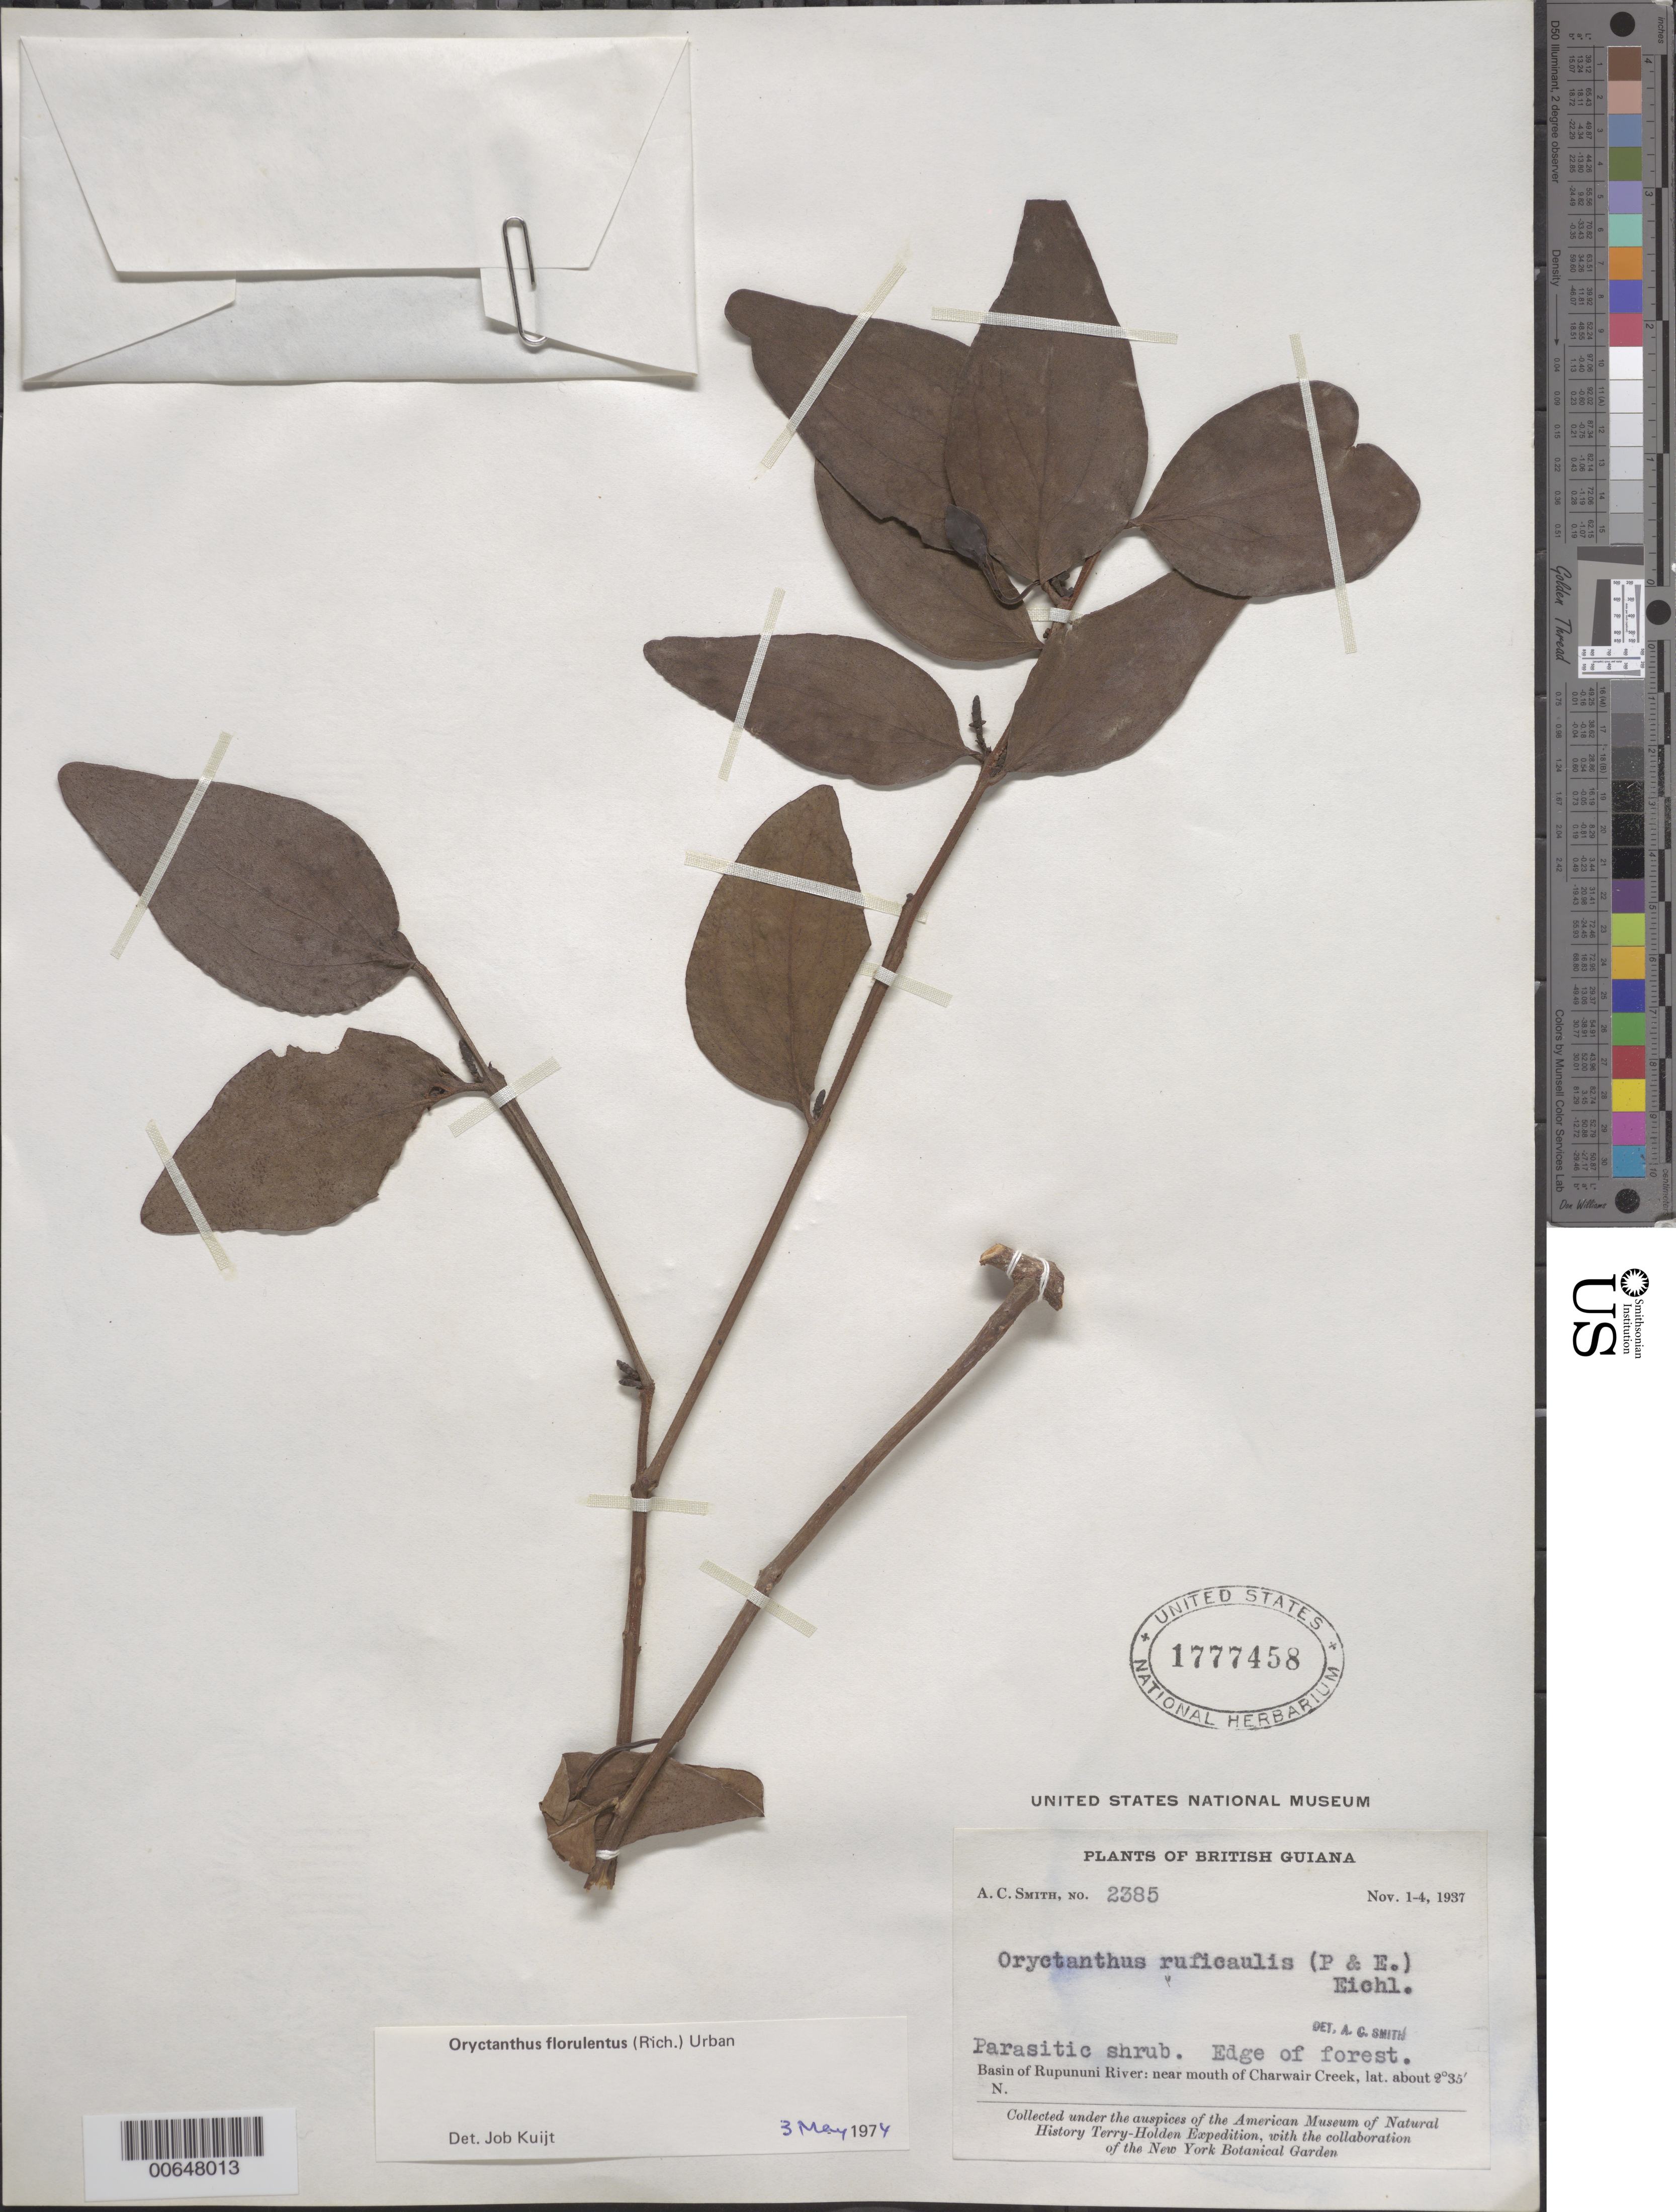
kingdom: Plantae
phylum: Tracheophyta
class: Magnoliopsida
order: Santalales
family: Loranthaceae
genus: Oryctanthus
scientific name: Oryctanthus florulentus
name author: (Rich.) Tiegh.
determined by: Kuijt, Job, (CANADA)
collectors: A. C. Smith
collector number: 2385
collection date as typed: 1-Nov-37 to 4-Nov-37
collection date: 1937-11-01/1937-11-04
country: Guyana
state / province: U. Takutu-U. Essequibo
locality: Charwair Creek, near mouth, Rupununi R. basin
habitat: Edge of forest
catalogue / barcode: US 1777458